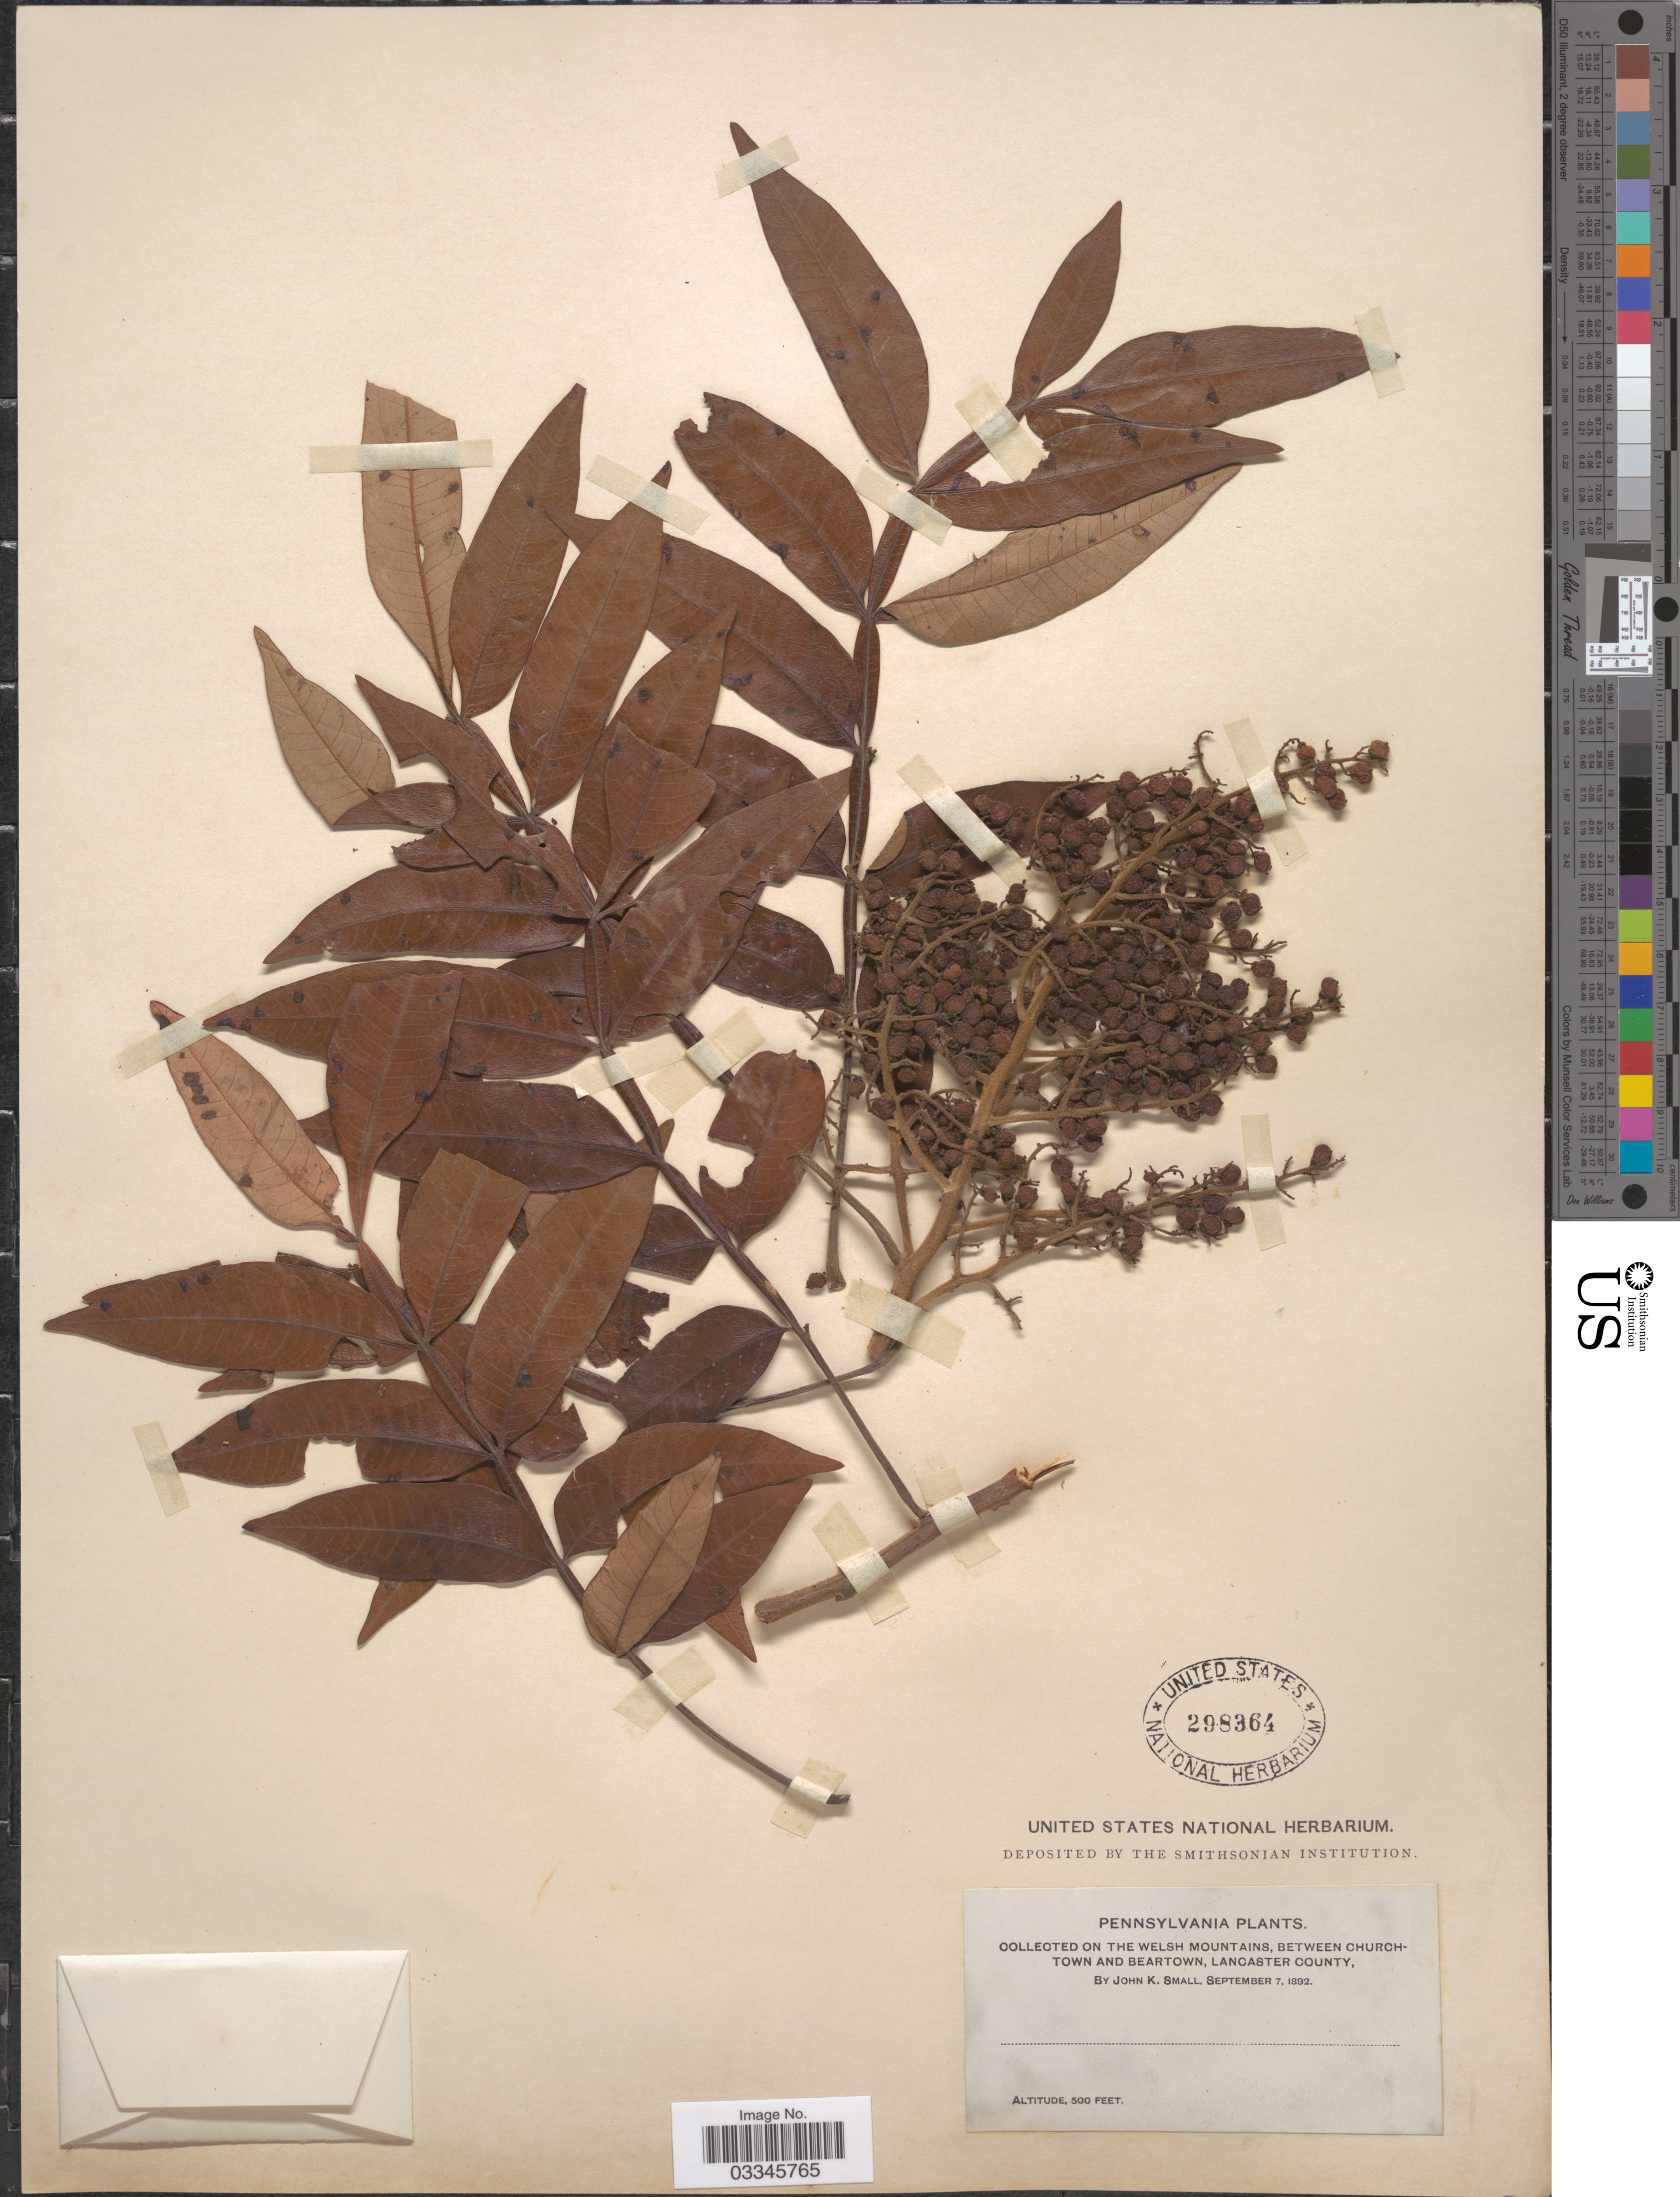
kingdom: Plantae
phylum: Tracheophyta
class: Magnoliopsida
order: Sapindales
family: Anacardiaceae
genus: Rhus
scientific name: Rhus copallinum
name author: L.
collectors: J. K. Small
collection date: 1892-09-07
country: United States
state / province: Pennsylvania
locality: On the Welsh Mountains, between Churchtown and Beartown, Lancaster County.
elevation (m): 152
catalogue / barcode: US 298364